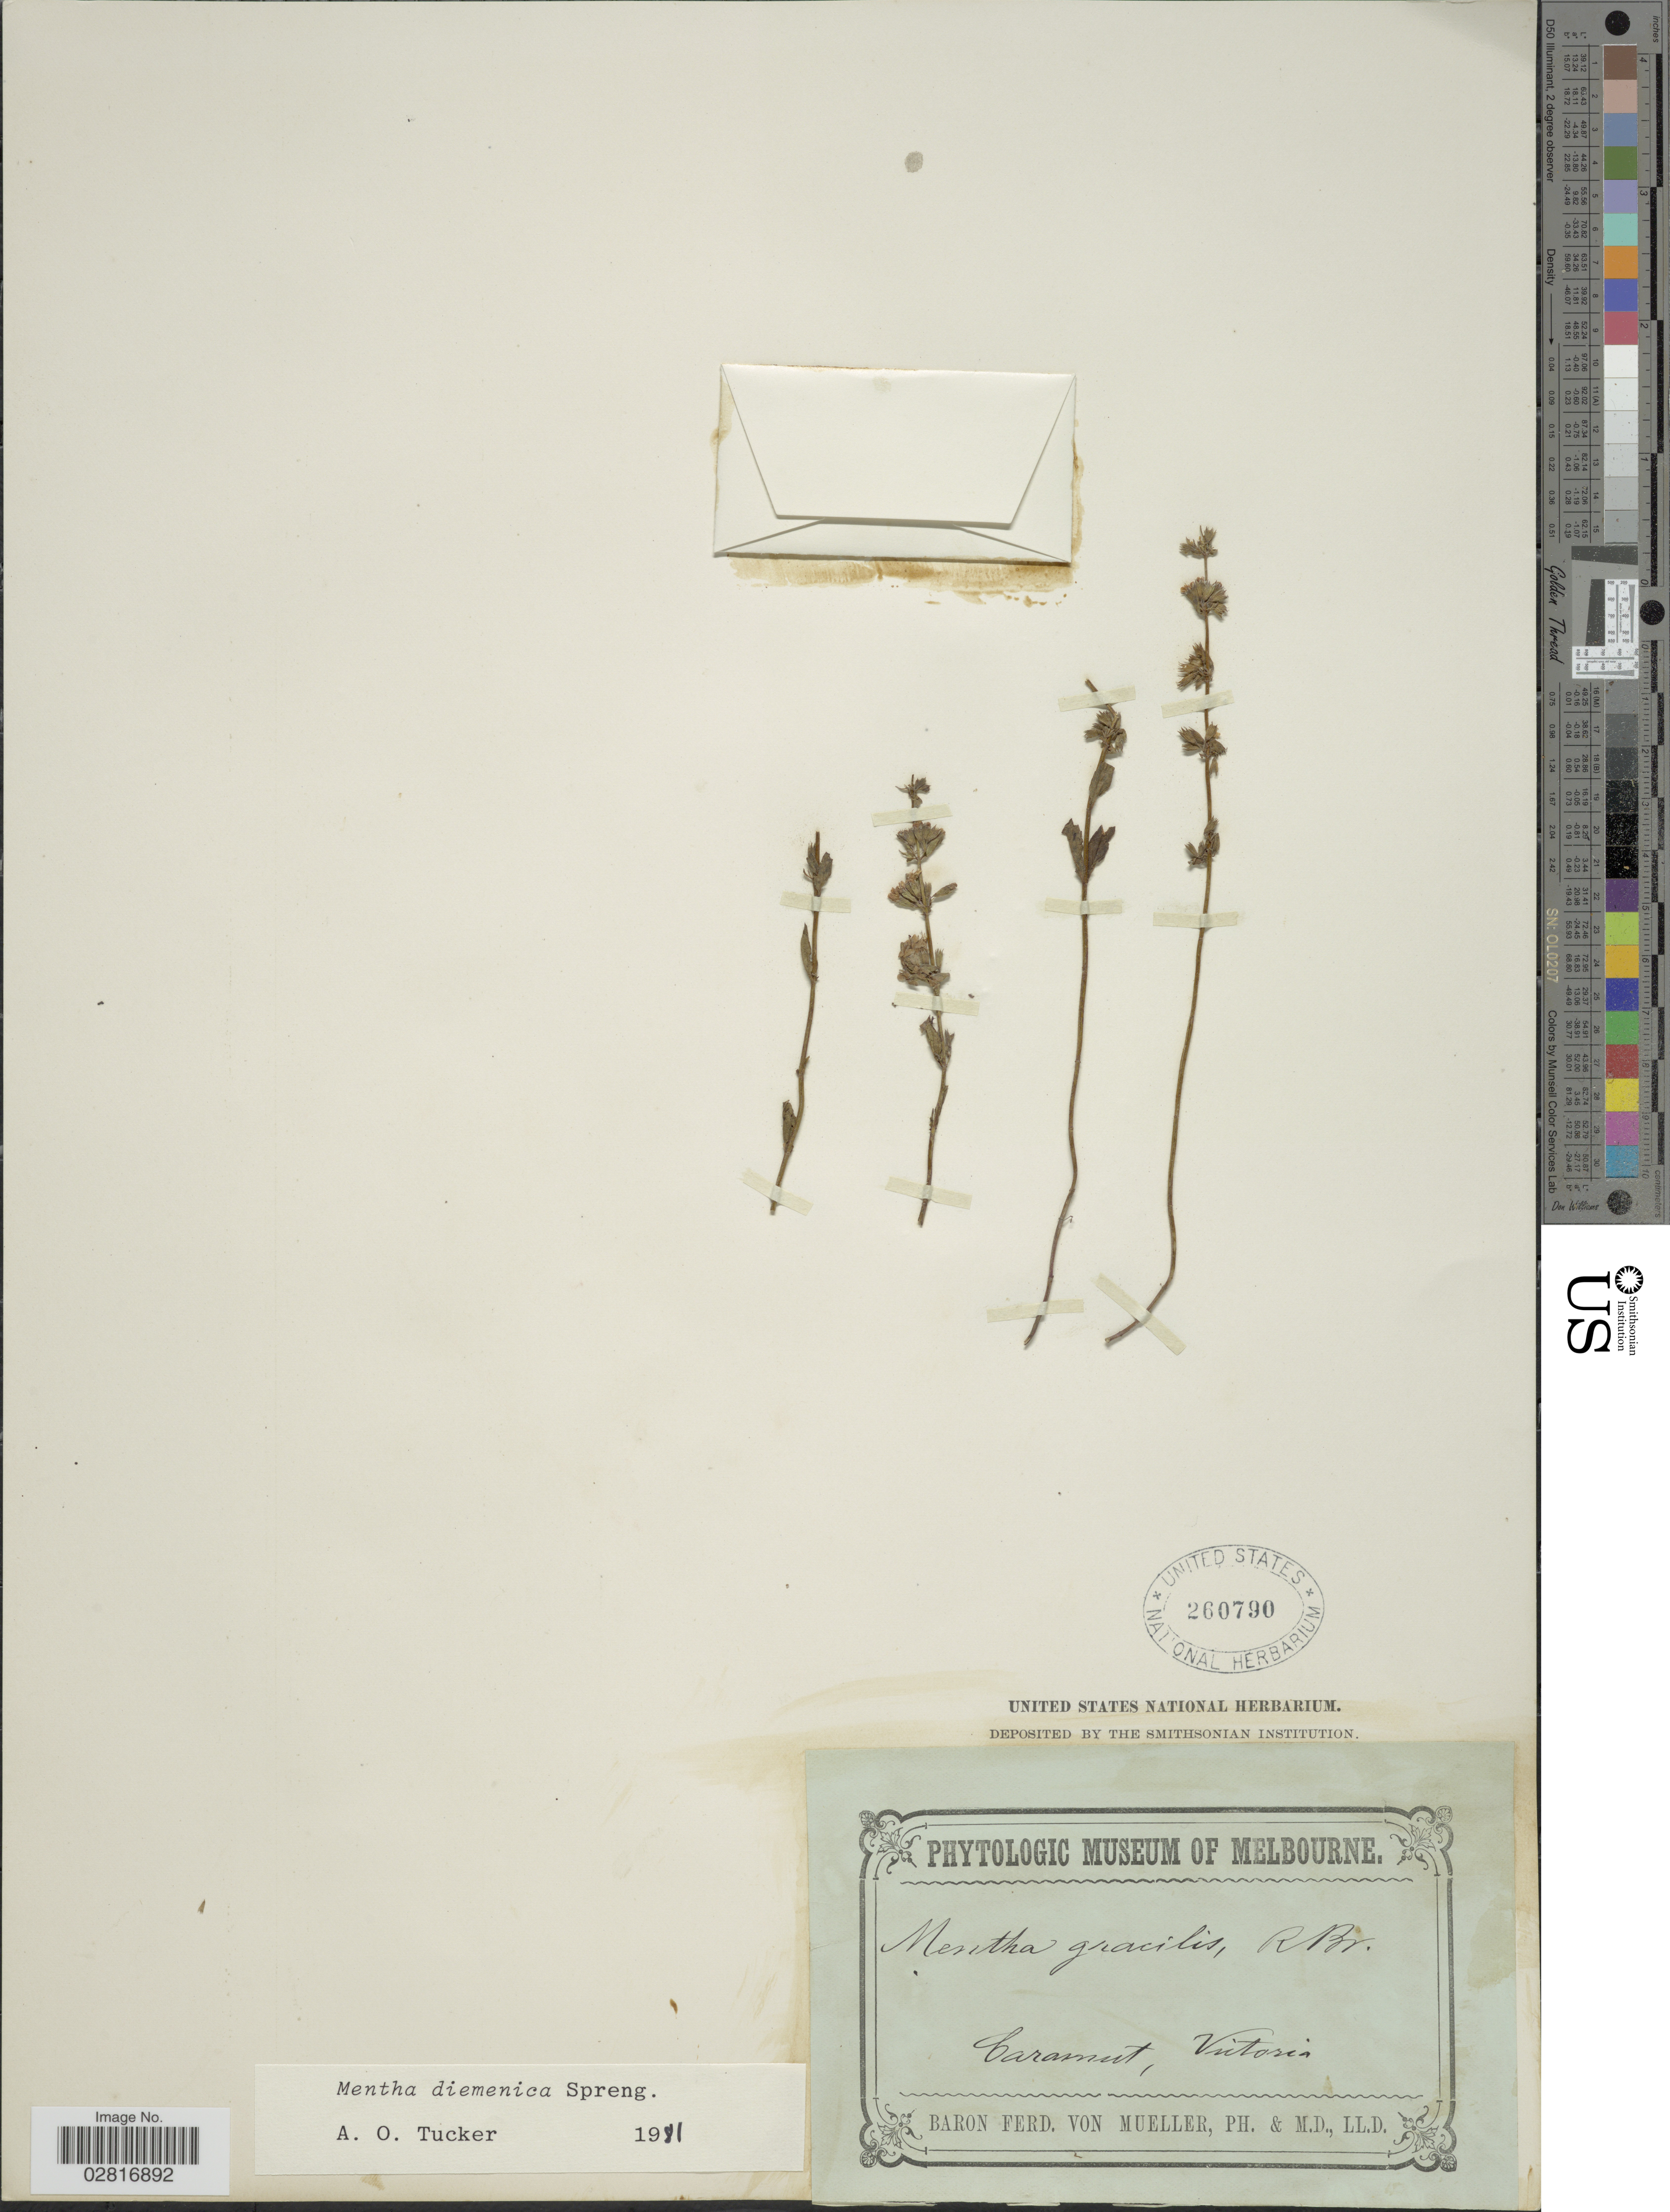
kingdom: Plantae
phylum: Tracheophyta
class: Magnoliopsida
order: Lamiales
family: Lamiaceae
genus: Mentha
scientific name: Mentha diemenica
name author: Spreng.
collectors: F. Mueller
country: Australia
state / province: Victoria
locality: Caramut, Victoria.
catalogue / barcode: US 260790